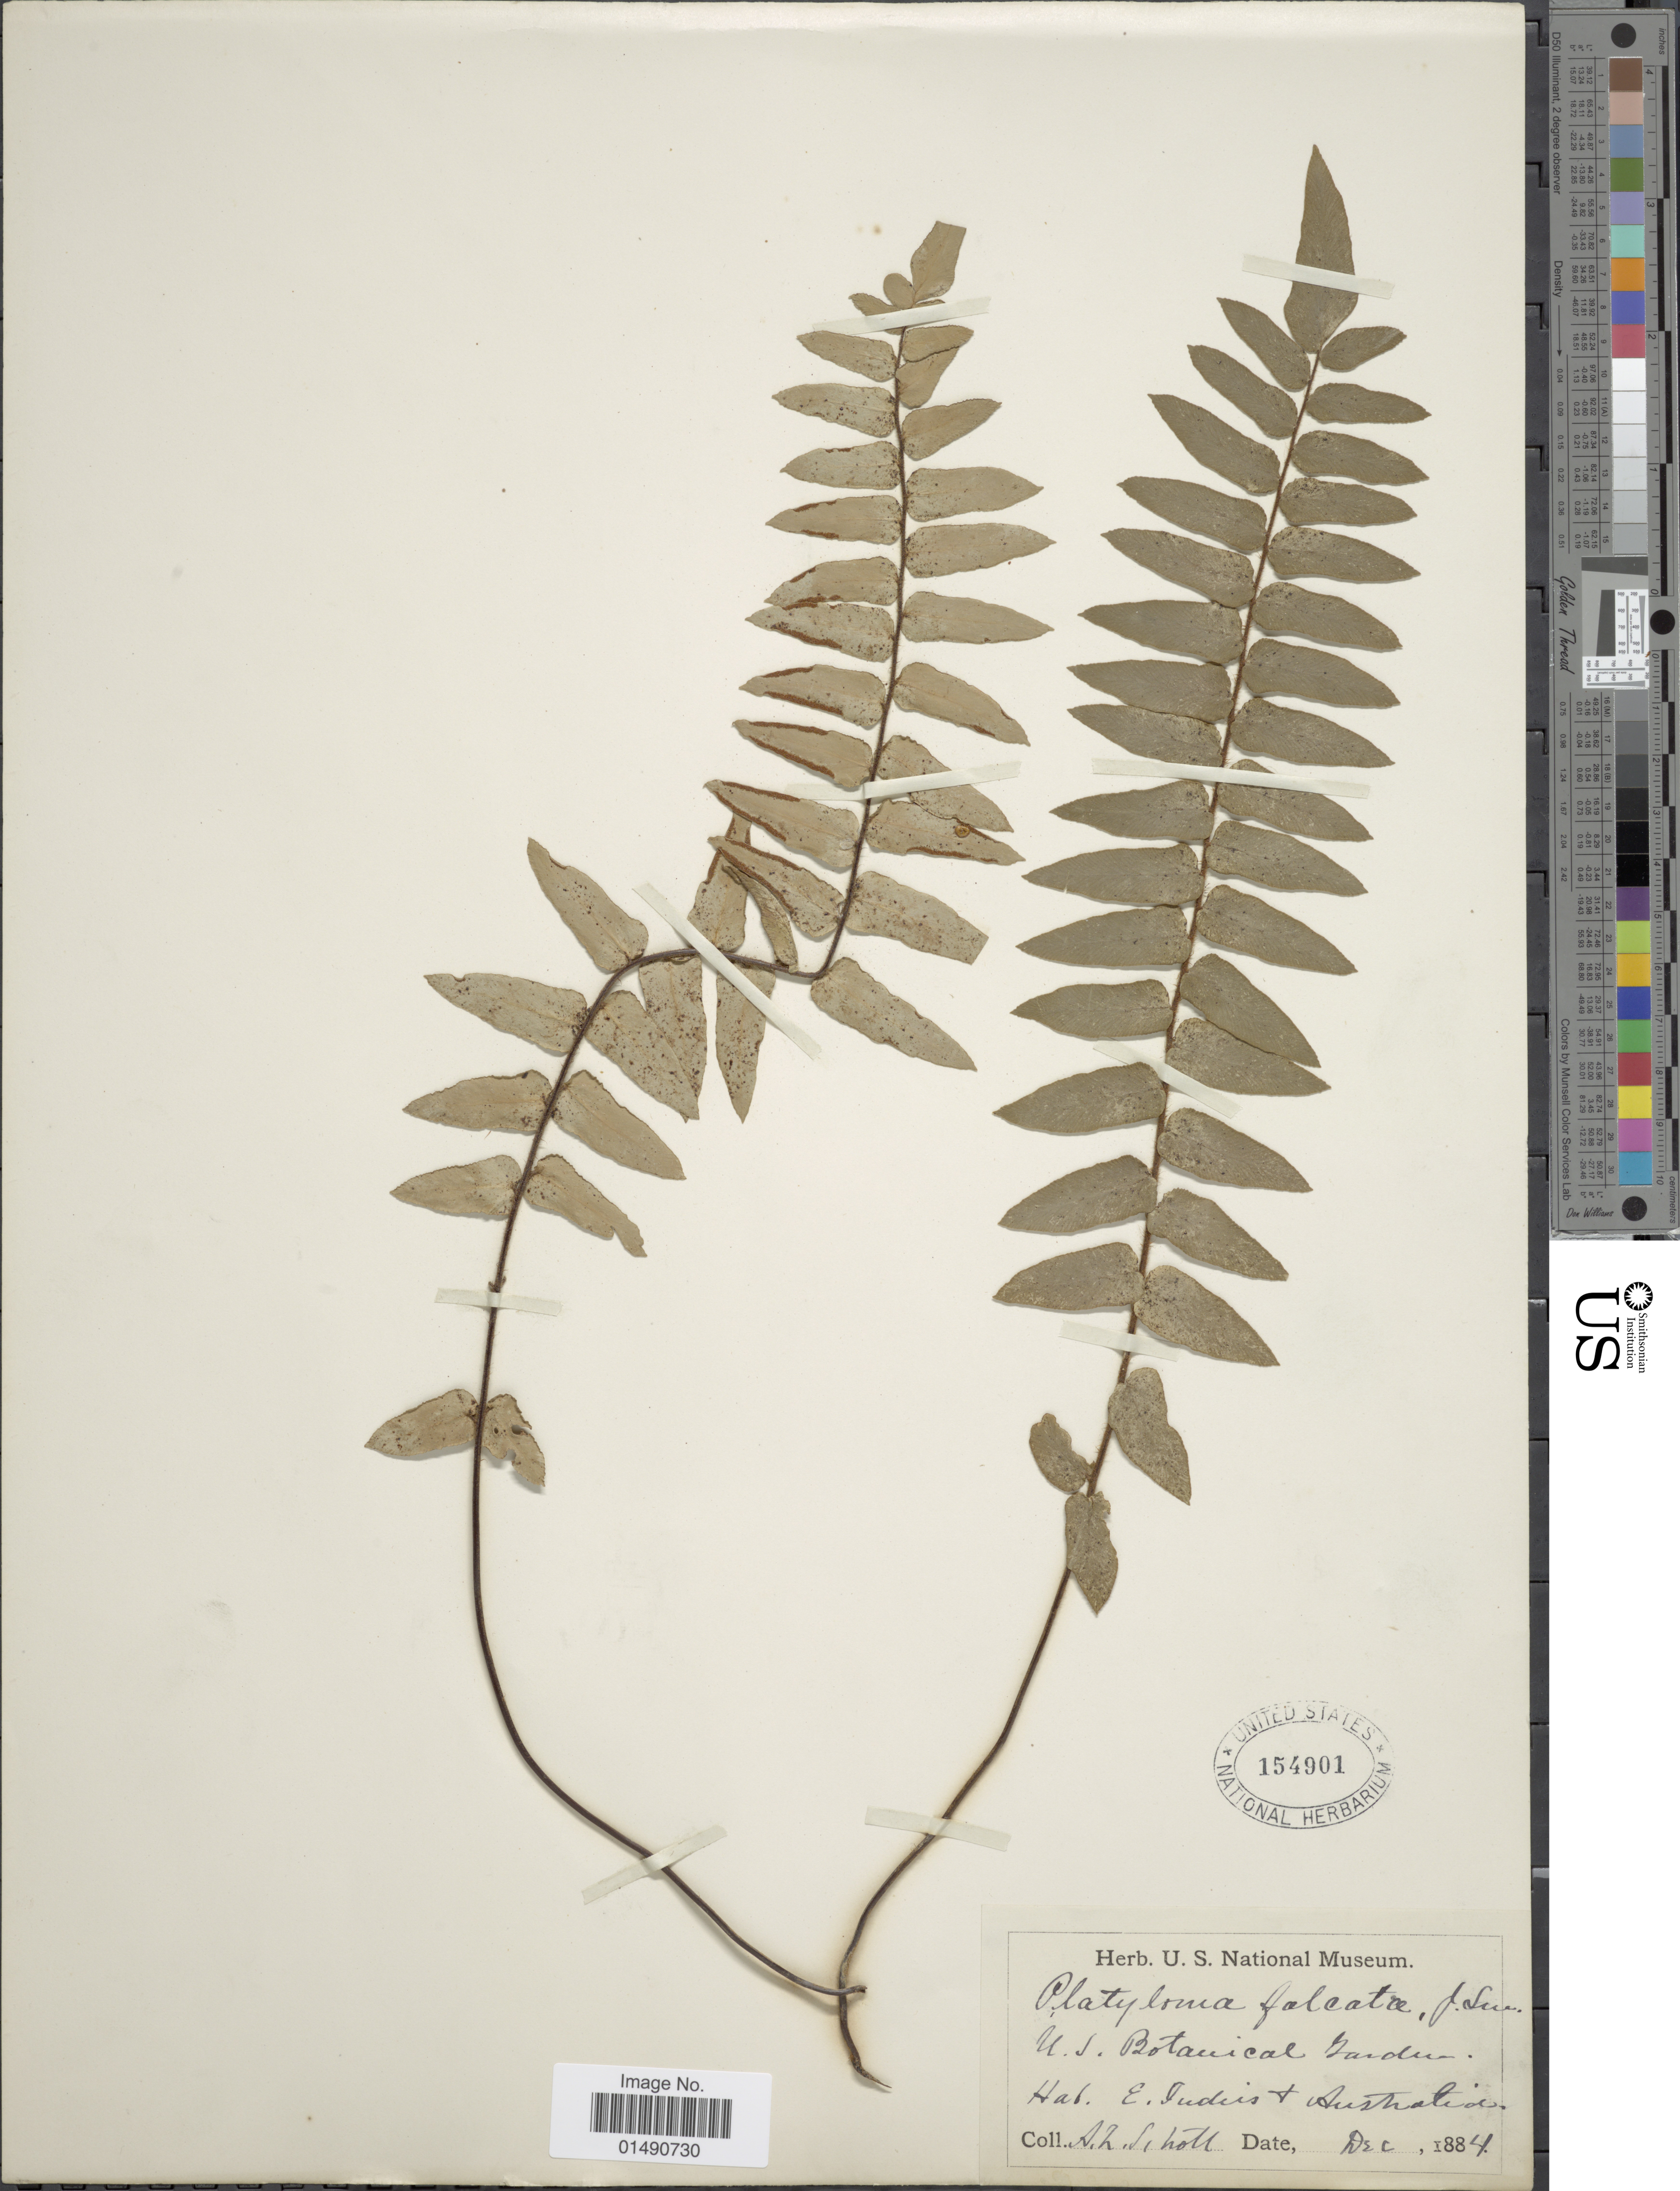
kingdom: Plantae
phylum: Tracheophyta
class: Polypodiopsida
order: Polypodiales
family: Pteridaceae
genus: Pellaea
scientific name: Pellaea falcata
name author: Fée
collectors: A. L. Schott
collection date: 1884-12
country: United States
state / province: New Jersey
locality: N.J. Botanical Garden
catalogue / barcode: US 154901